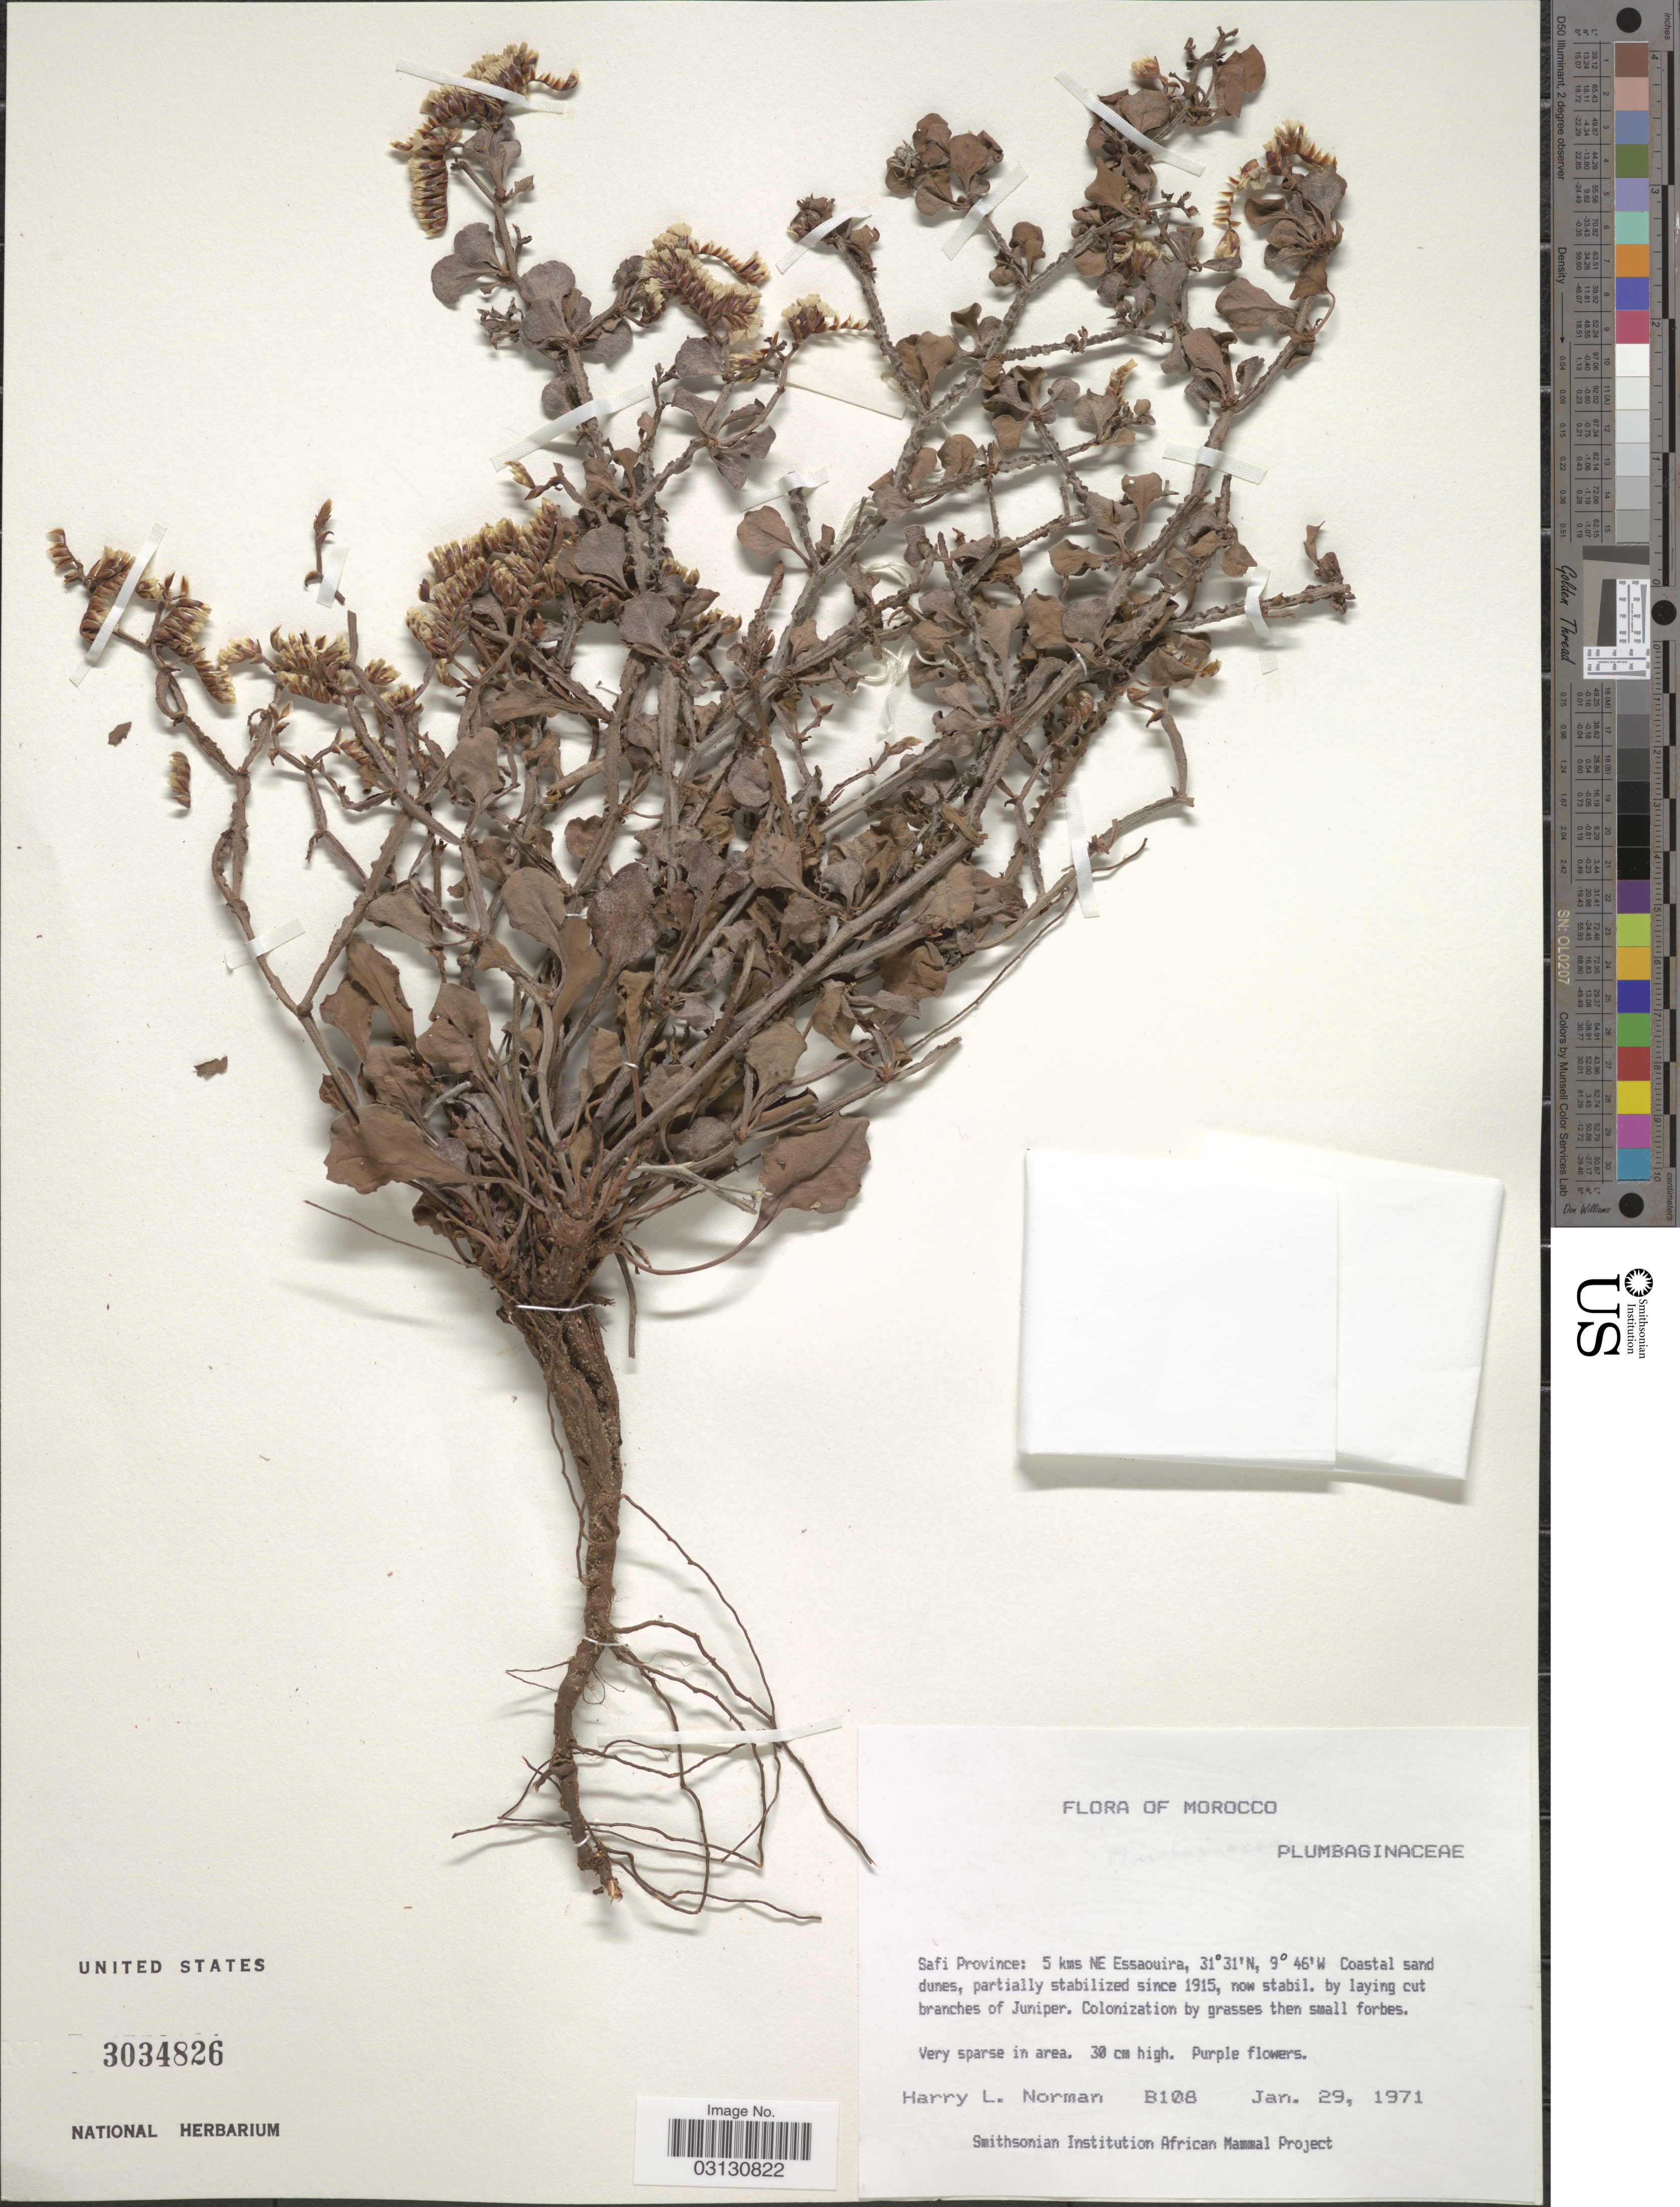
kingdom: Plantae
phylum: Tracheophyta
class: Magnoliopsida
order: Caryophyllales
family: Plumbaginaceae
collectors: Norman, H.L.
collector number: B108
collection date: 1971-01-29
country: Morocco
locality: Safi Province: 5 kms NE Essaouira.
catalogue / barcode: US 3034826